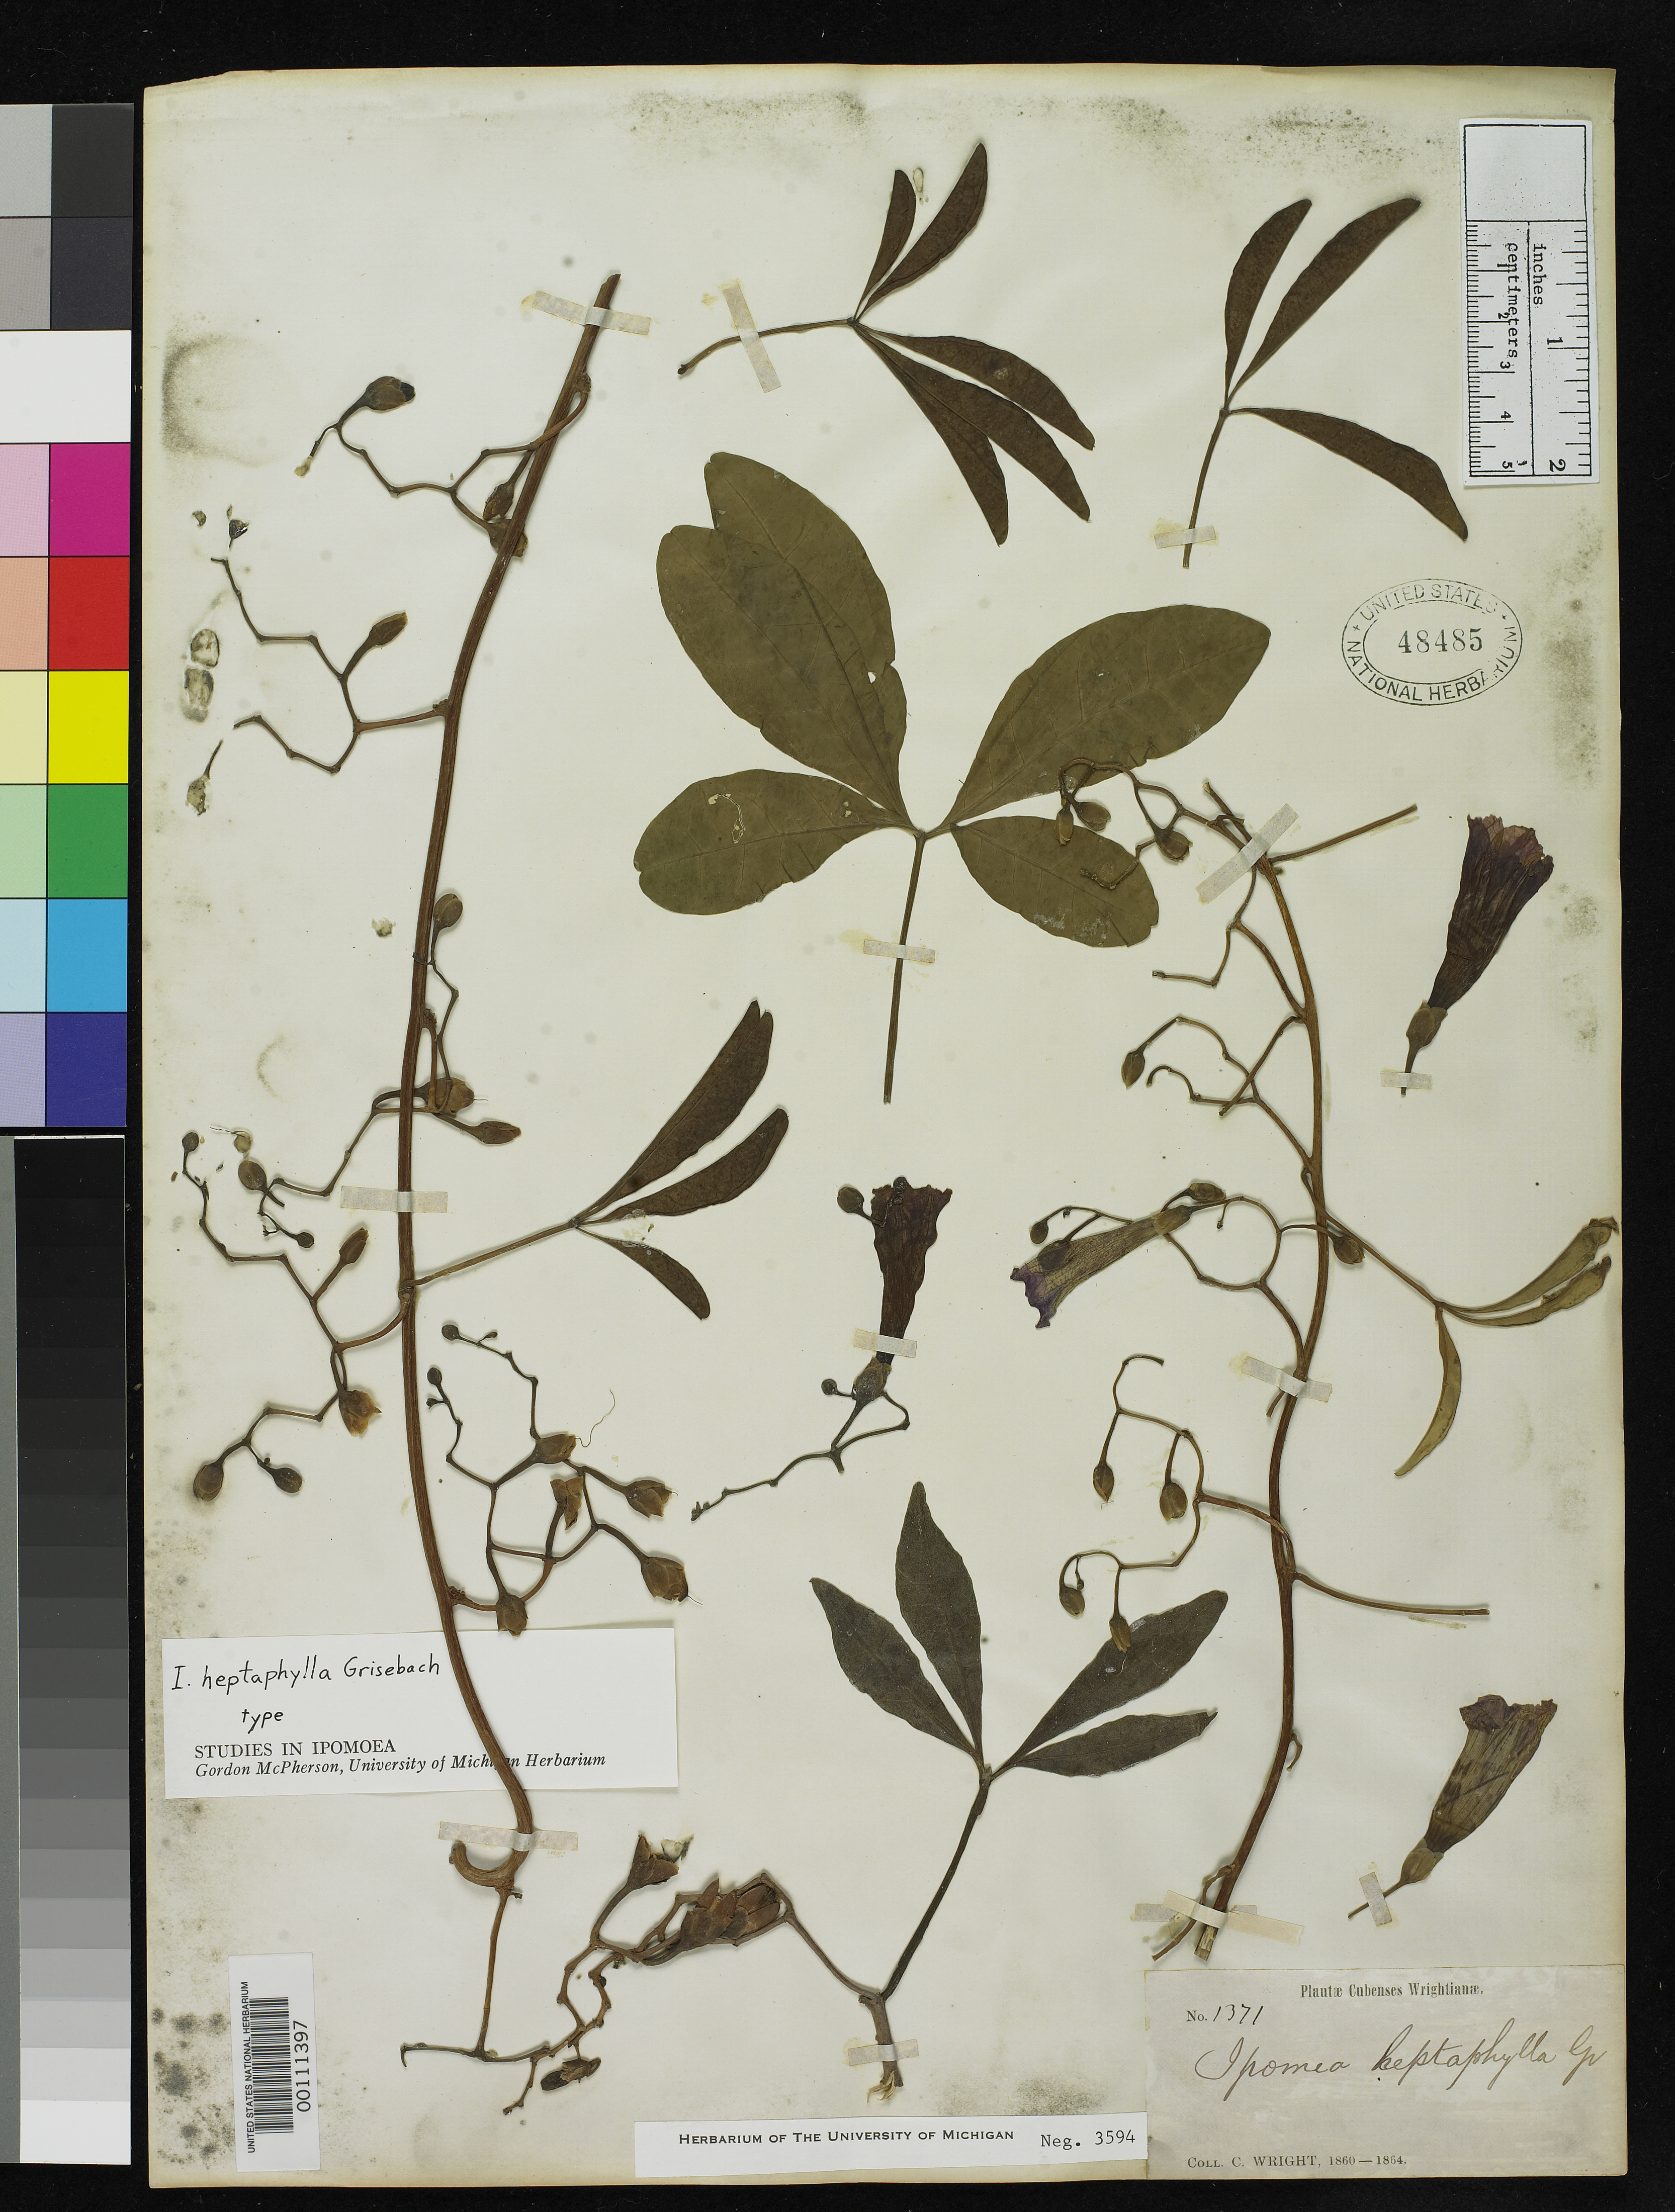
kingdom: Plantae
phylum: Tracheophyta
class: Magnoliopsida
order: Solanales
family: Convolvulaceae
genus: Ipomoea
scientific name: Ipomoea heptaphylla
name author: Griseb.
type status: Type Collection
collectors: C. Wright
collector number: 1371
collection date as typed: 1860 to -- --- 1864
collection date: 1860/1864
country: Cuba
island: Greater Antilles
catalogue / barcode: US 48485